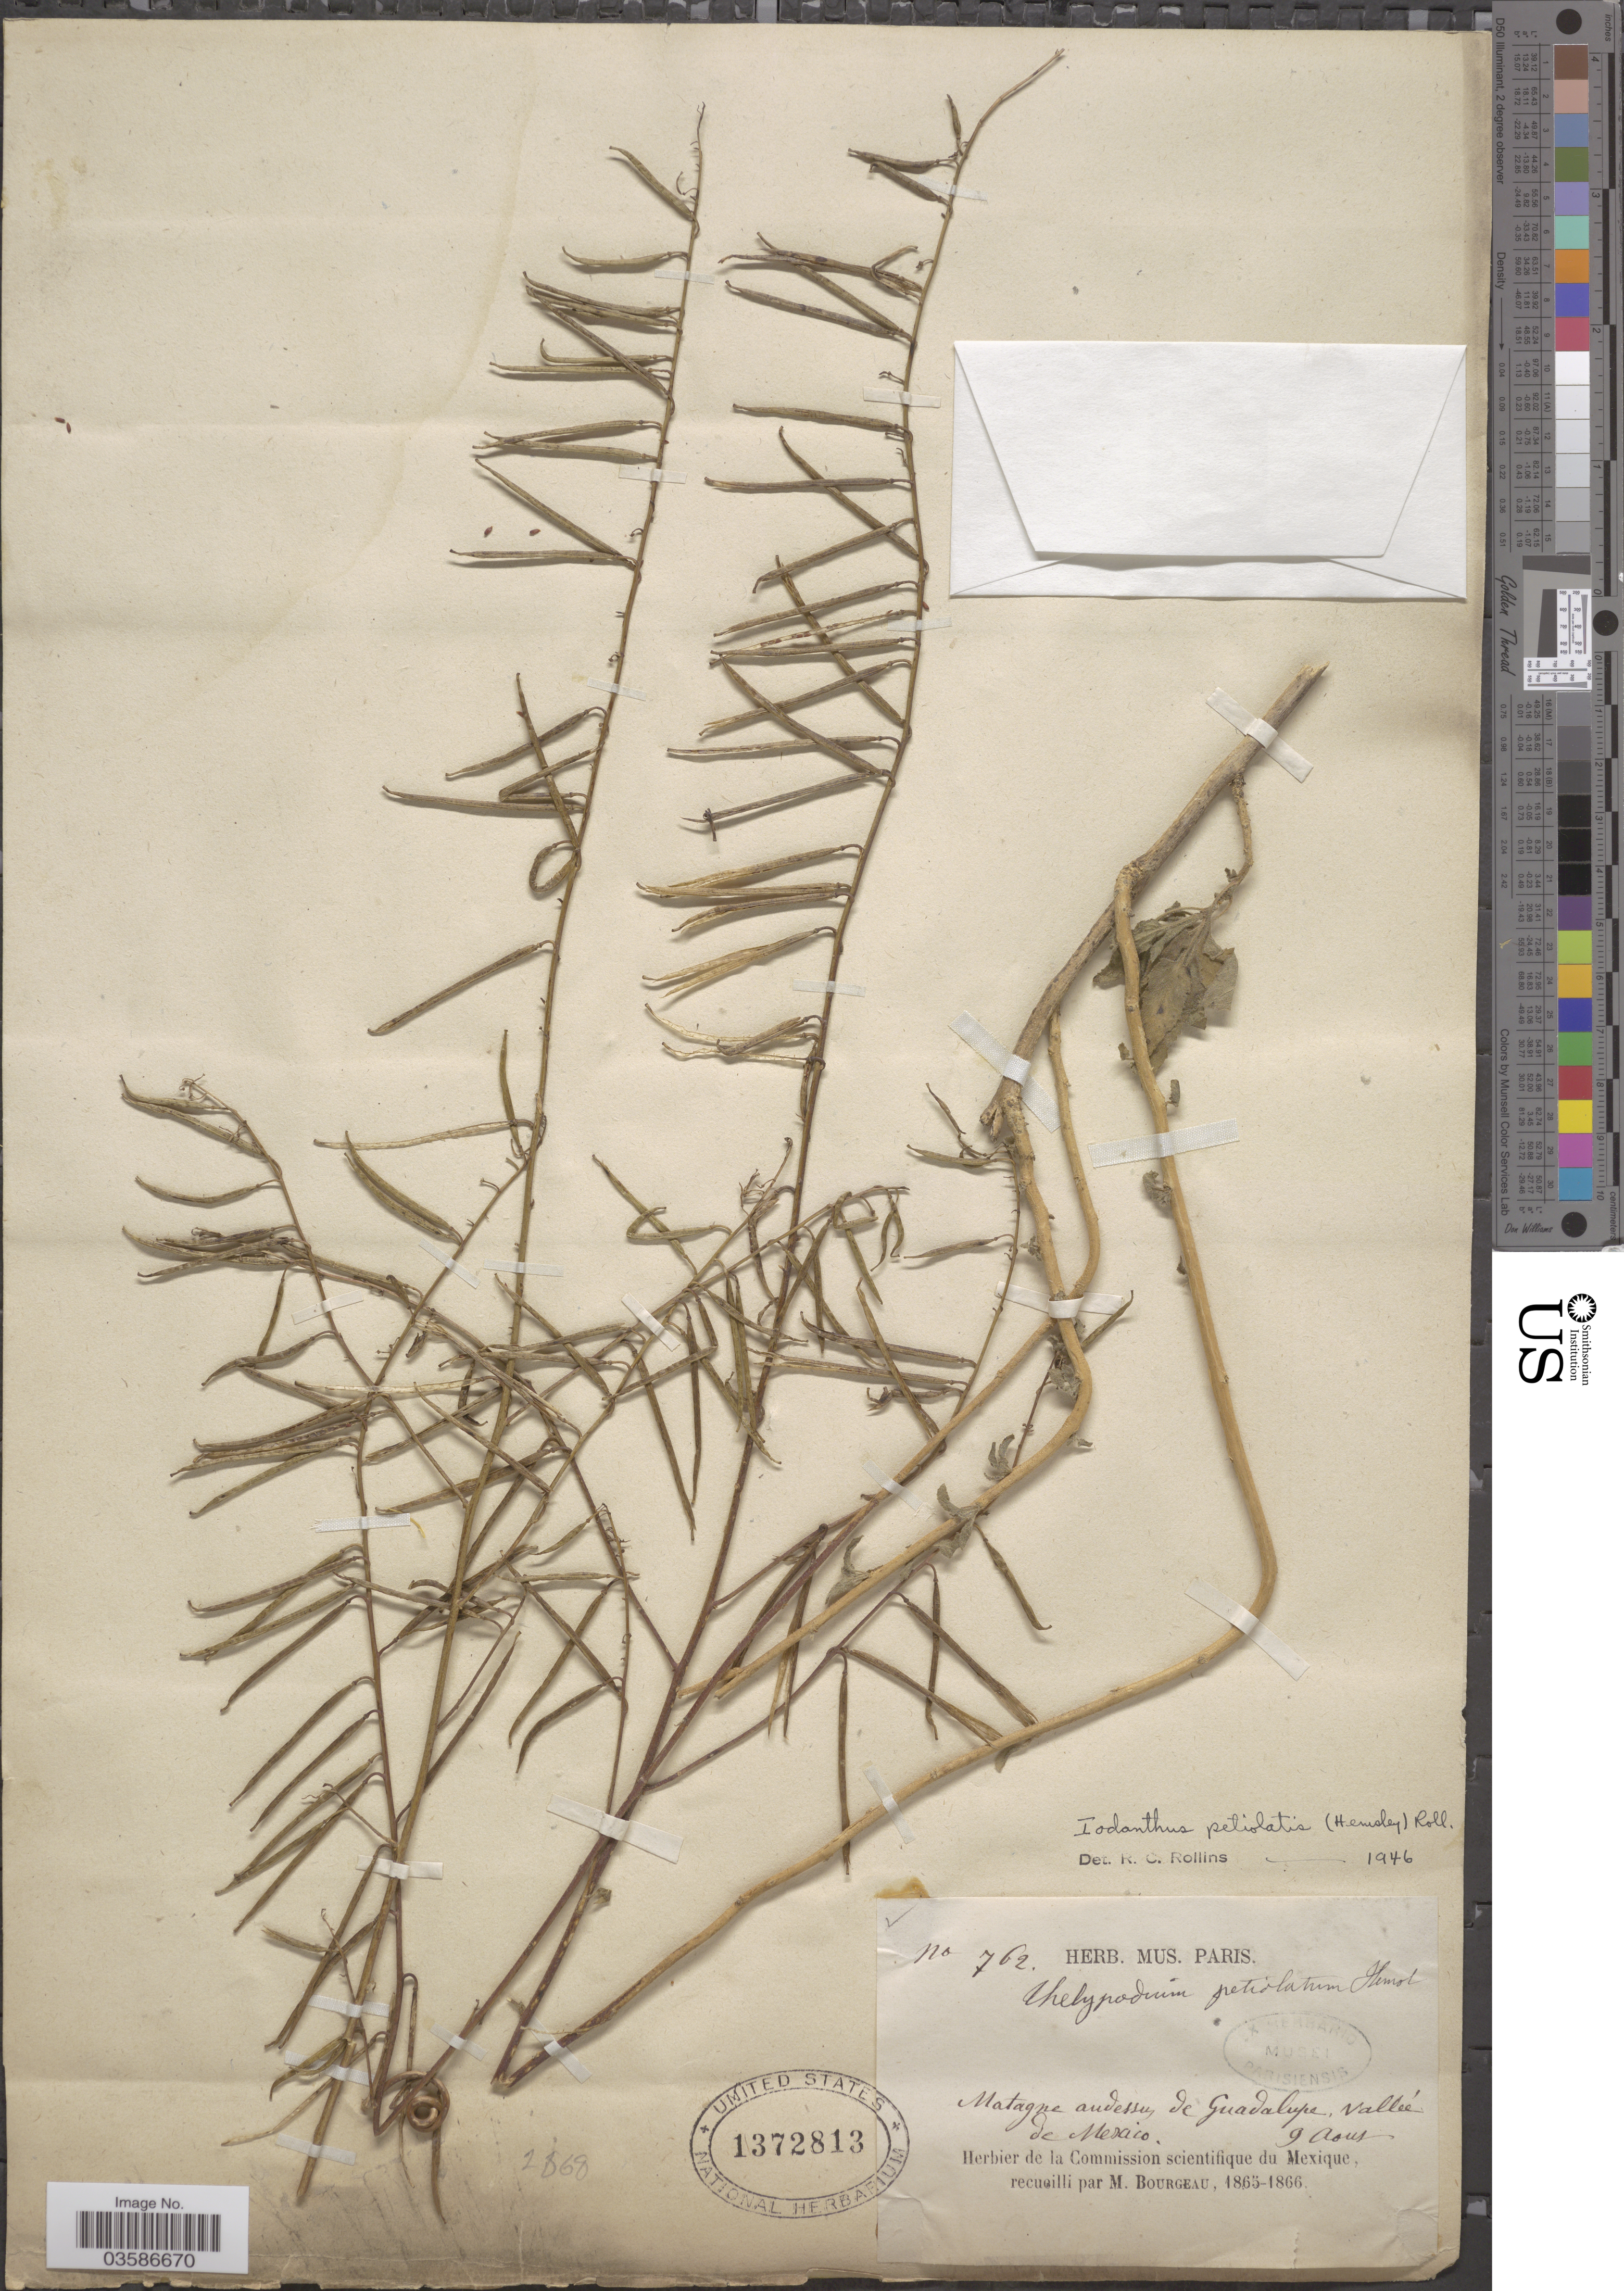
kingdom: Plantae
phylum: Tracheophyta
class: Magnoliopsida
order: Brassicales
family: Brassicaceae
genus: Iodanthus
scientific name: Iodanthus petiolatus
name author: (Hemsl.) Rollins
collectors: M. Bourgeau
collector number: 762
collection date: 1865-08-09/1866-08-09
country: Mexico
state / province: Baja California Norte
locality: Matagne audessus de Guadalupe, Vallée de Mexico.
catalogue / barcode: US 1372813